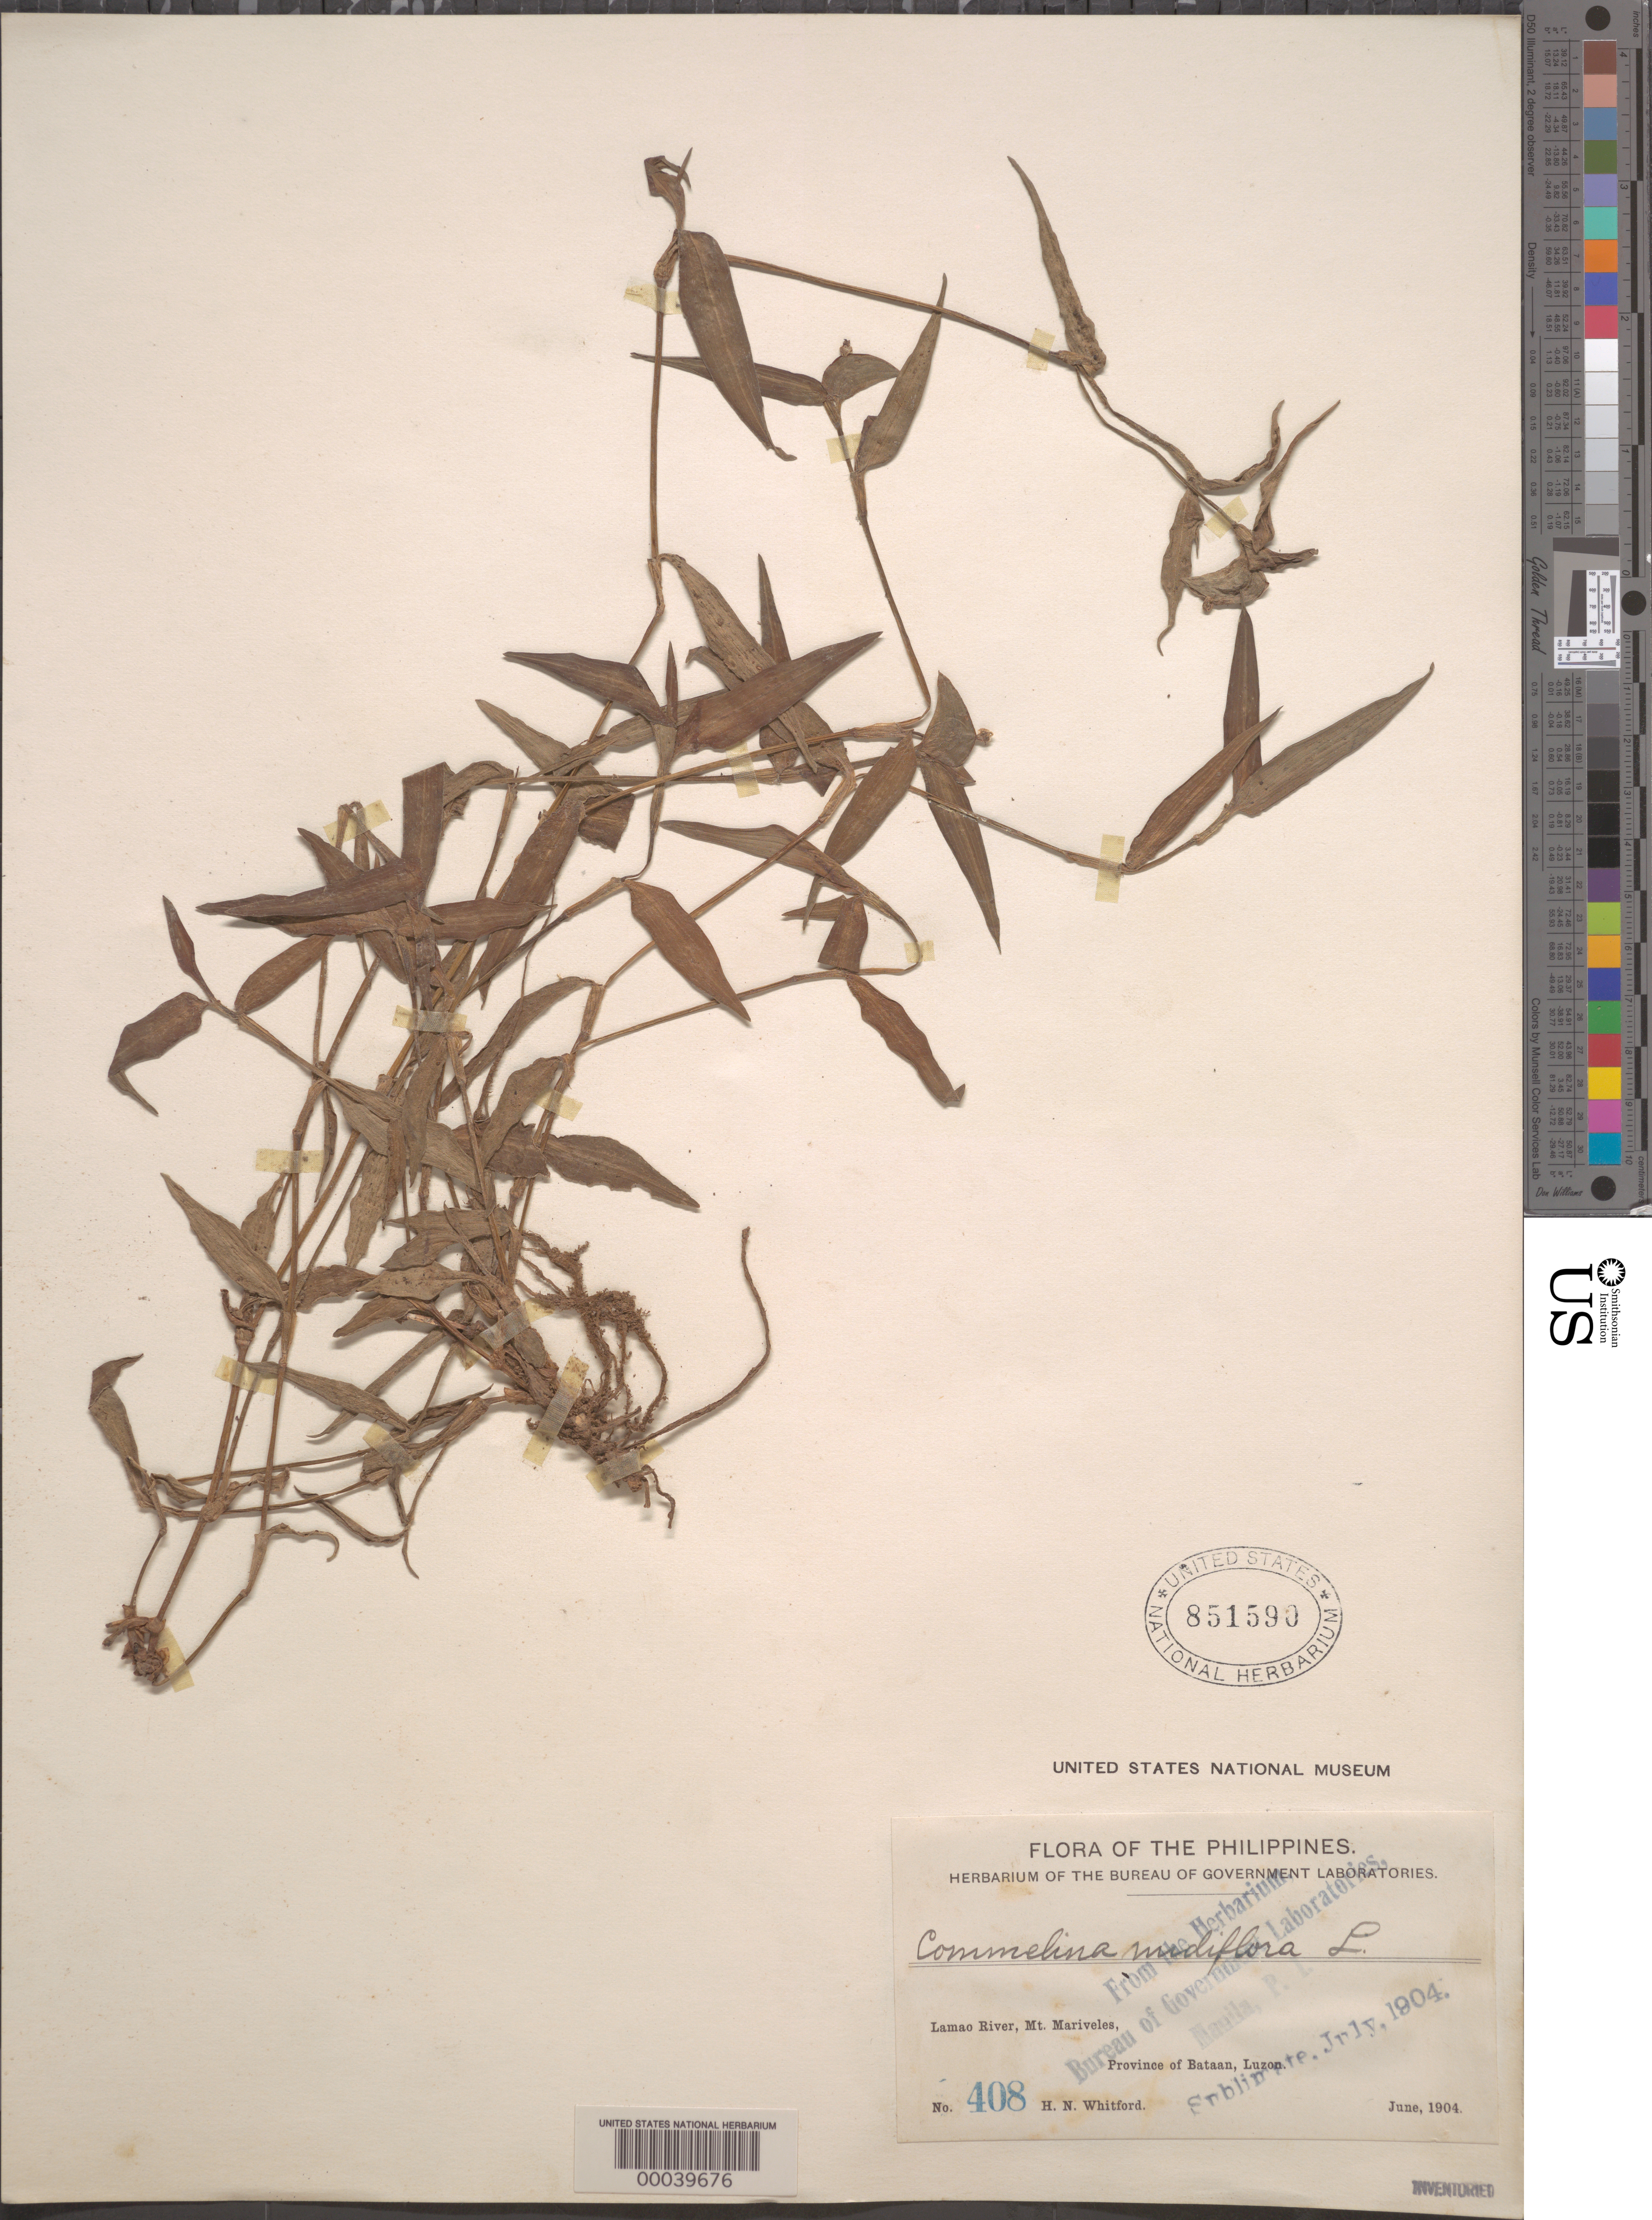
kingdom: Plantae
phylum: Tracheophyta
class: Liliopsida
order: Commelinales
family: Commelinaceae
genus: Commelina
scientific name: Commelina sp.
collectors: H. N. Whitford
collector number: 408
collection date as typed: Jun 1904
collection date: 1904-06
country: Philippines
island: Luzon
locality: Lamao river, mt. mariveles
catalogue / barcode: US 851590